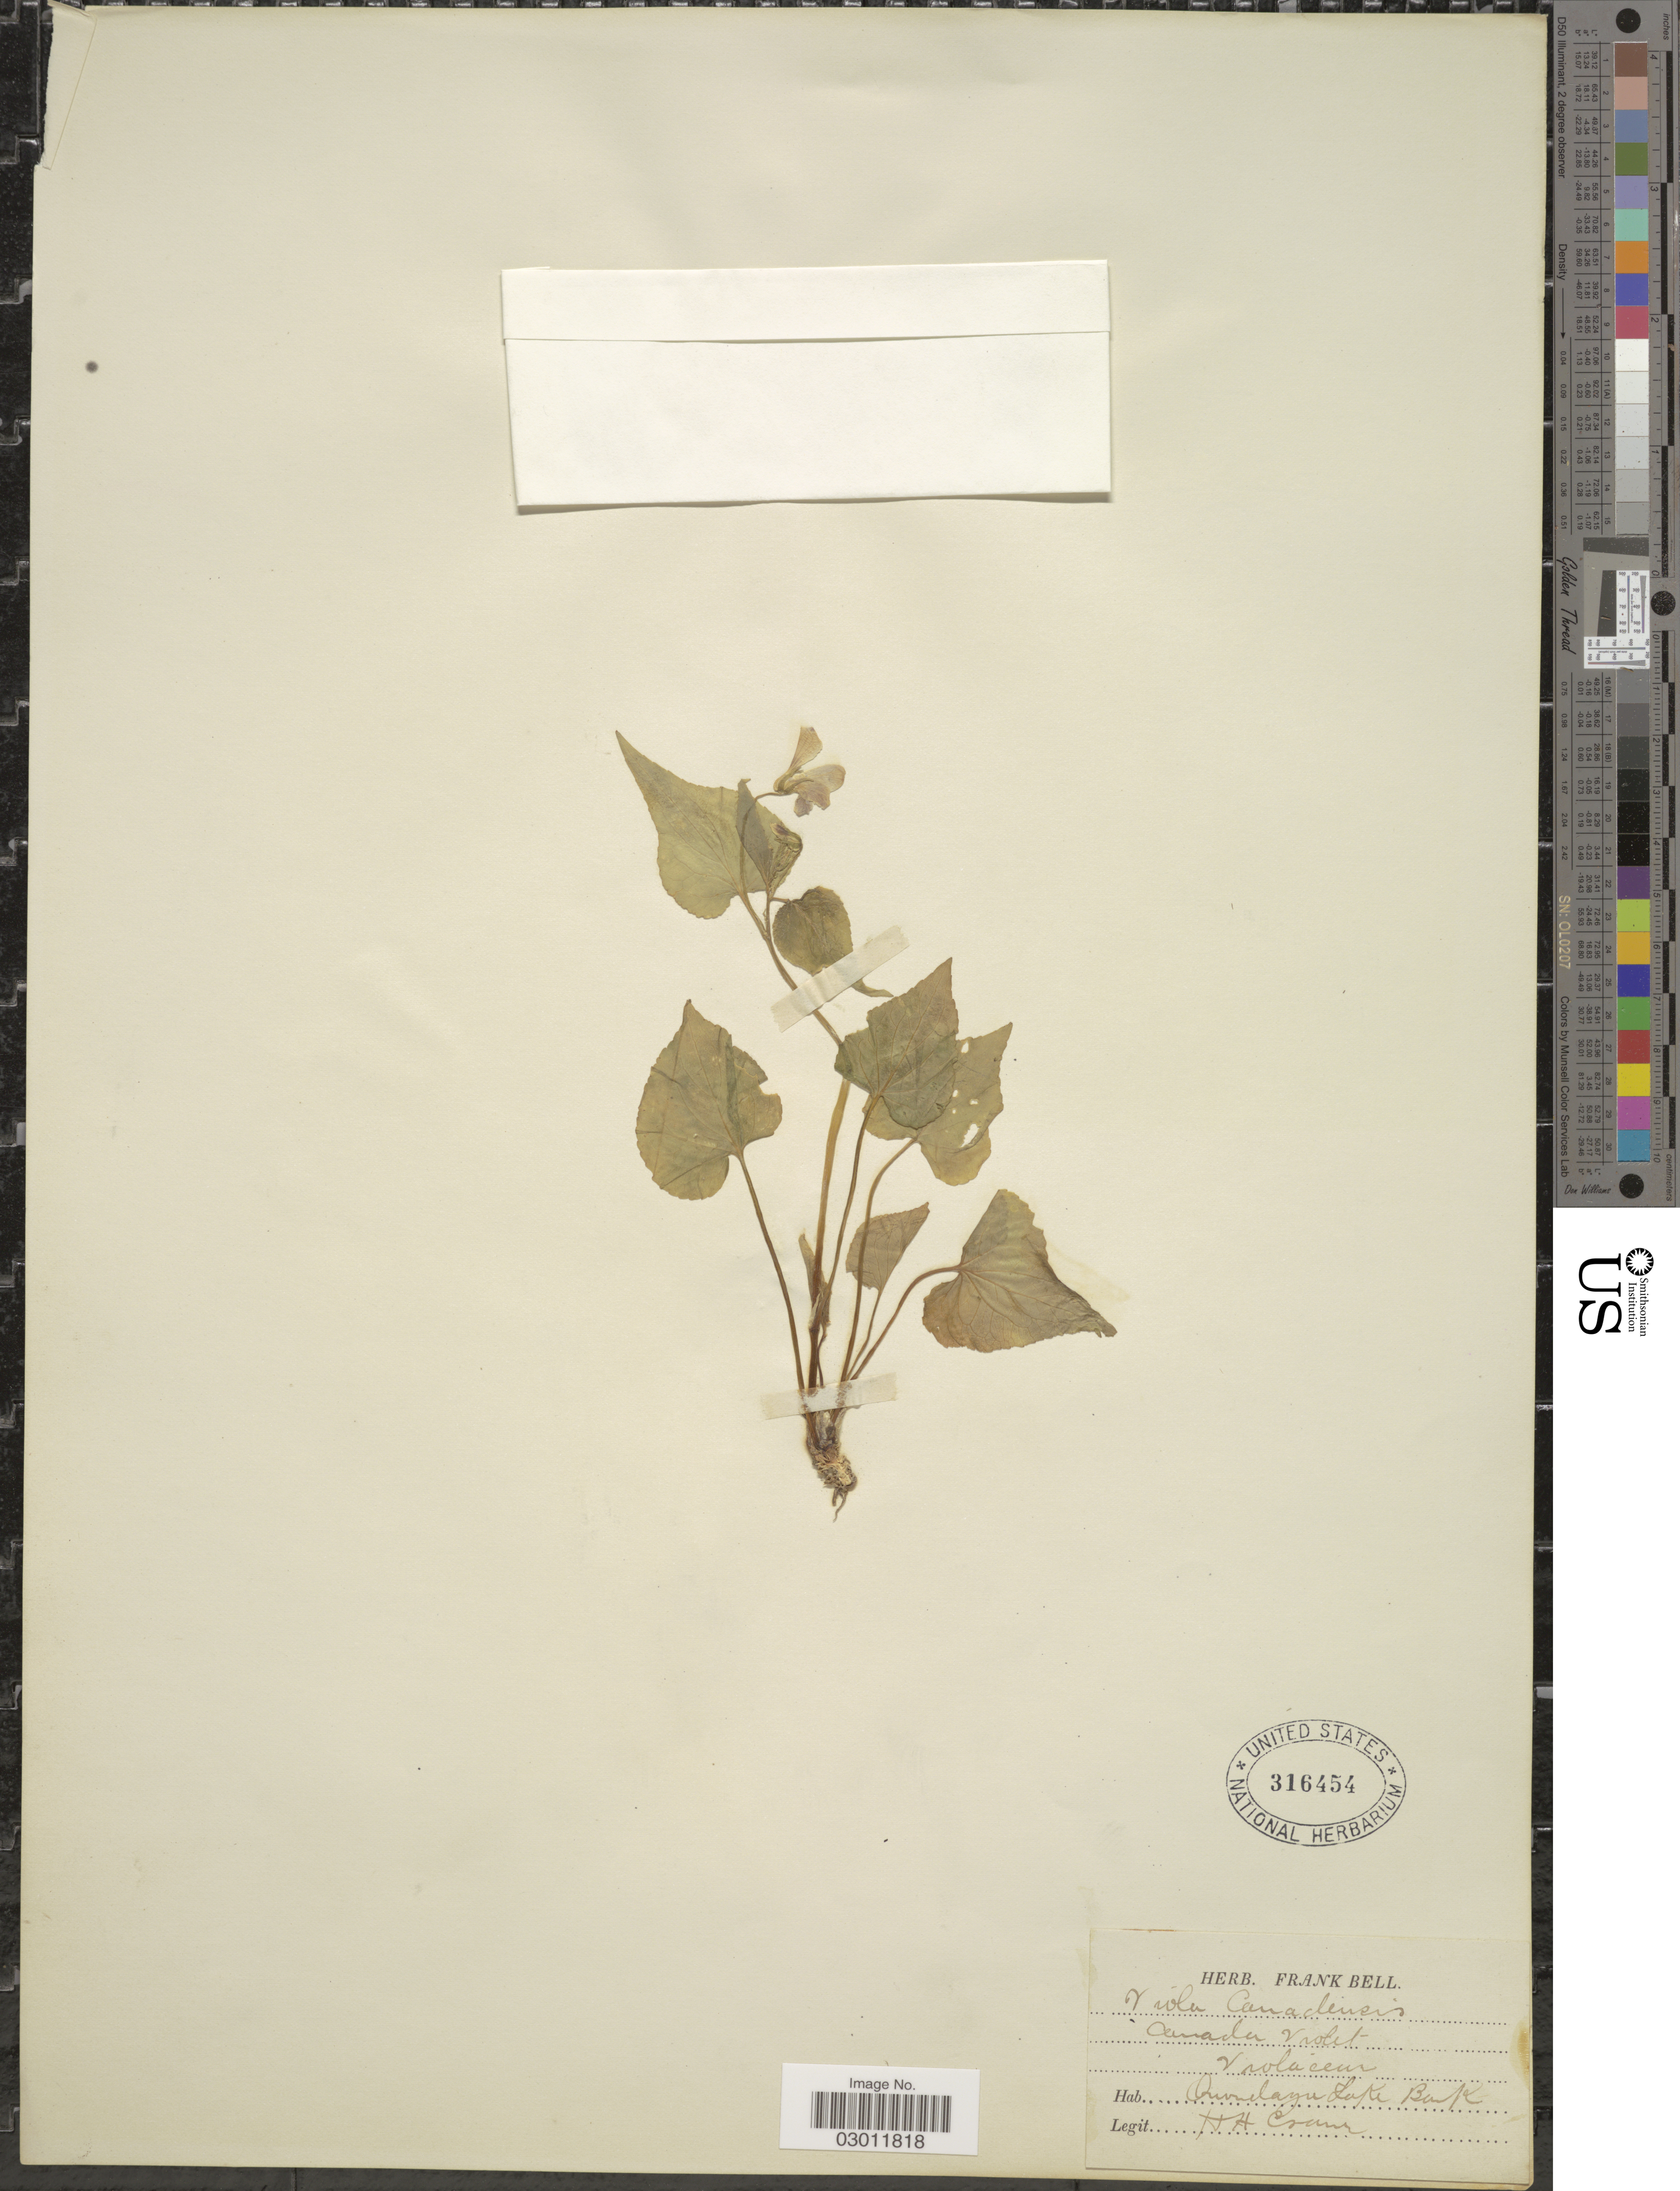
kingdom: Plantae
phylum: Tracheophyta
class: Magnoliopsida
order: Malpighiales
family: Violaceae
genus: Viola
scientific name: Viola canadensis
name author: L.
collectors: H. Crane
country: United States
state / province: New York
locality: Onondaga Lake Bank.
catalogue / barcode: US 316454